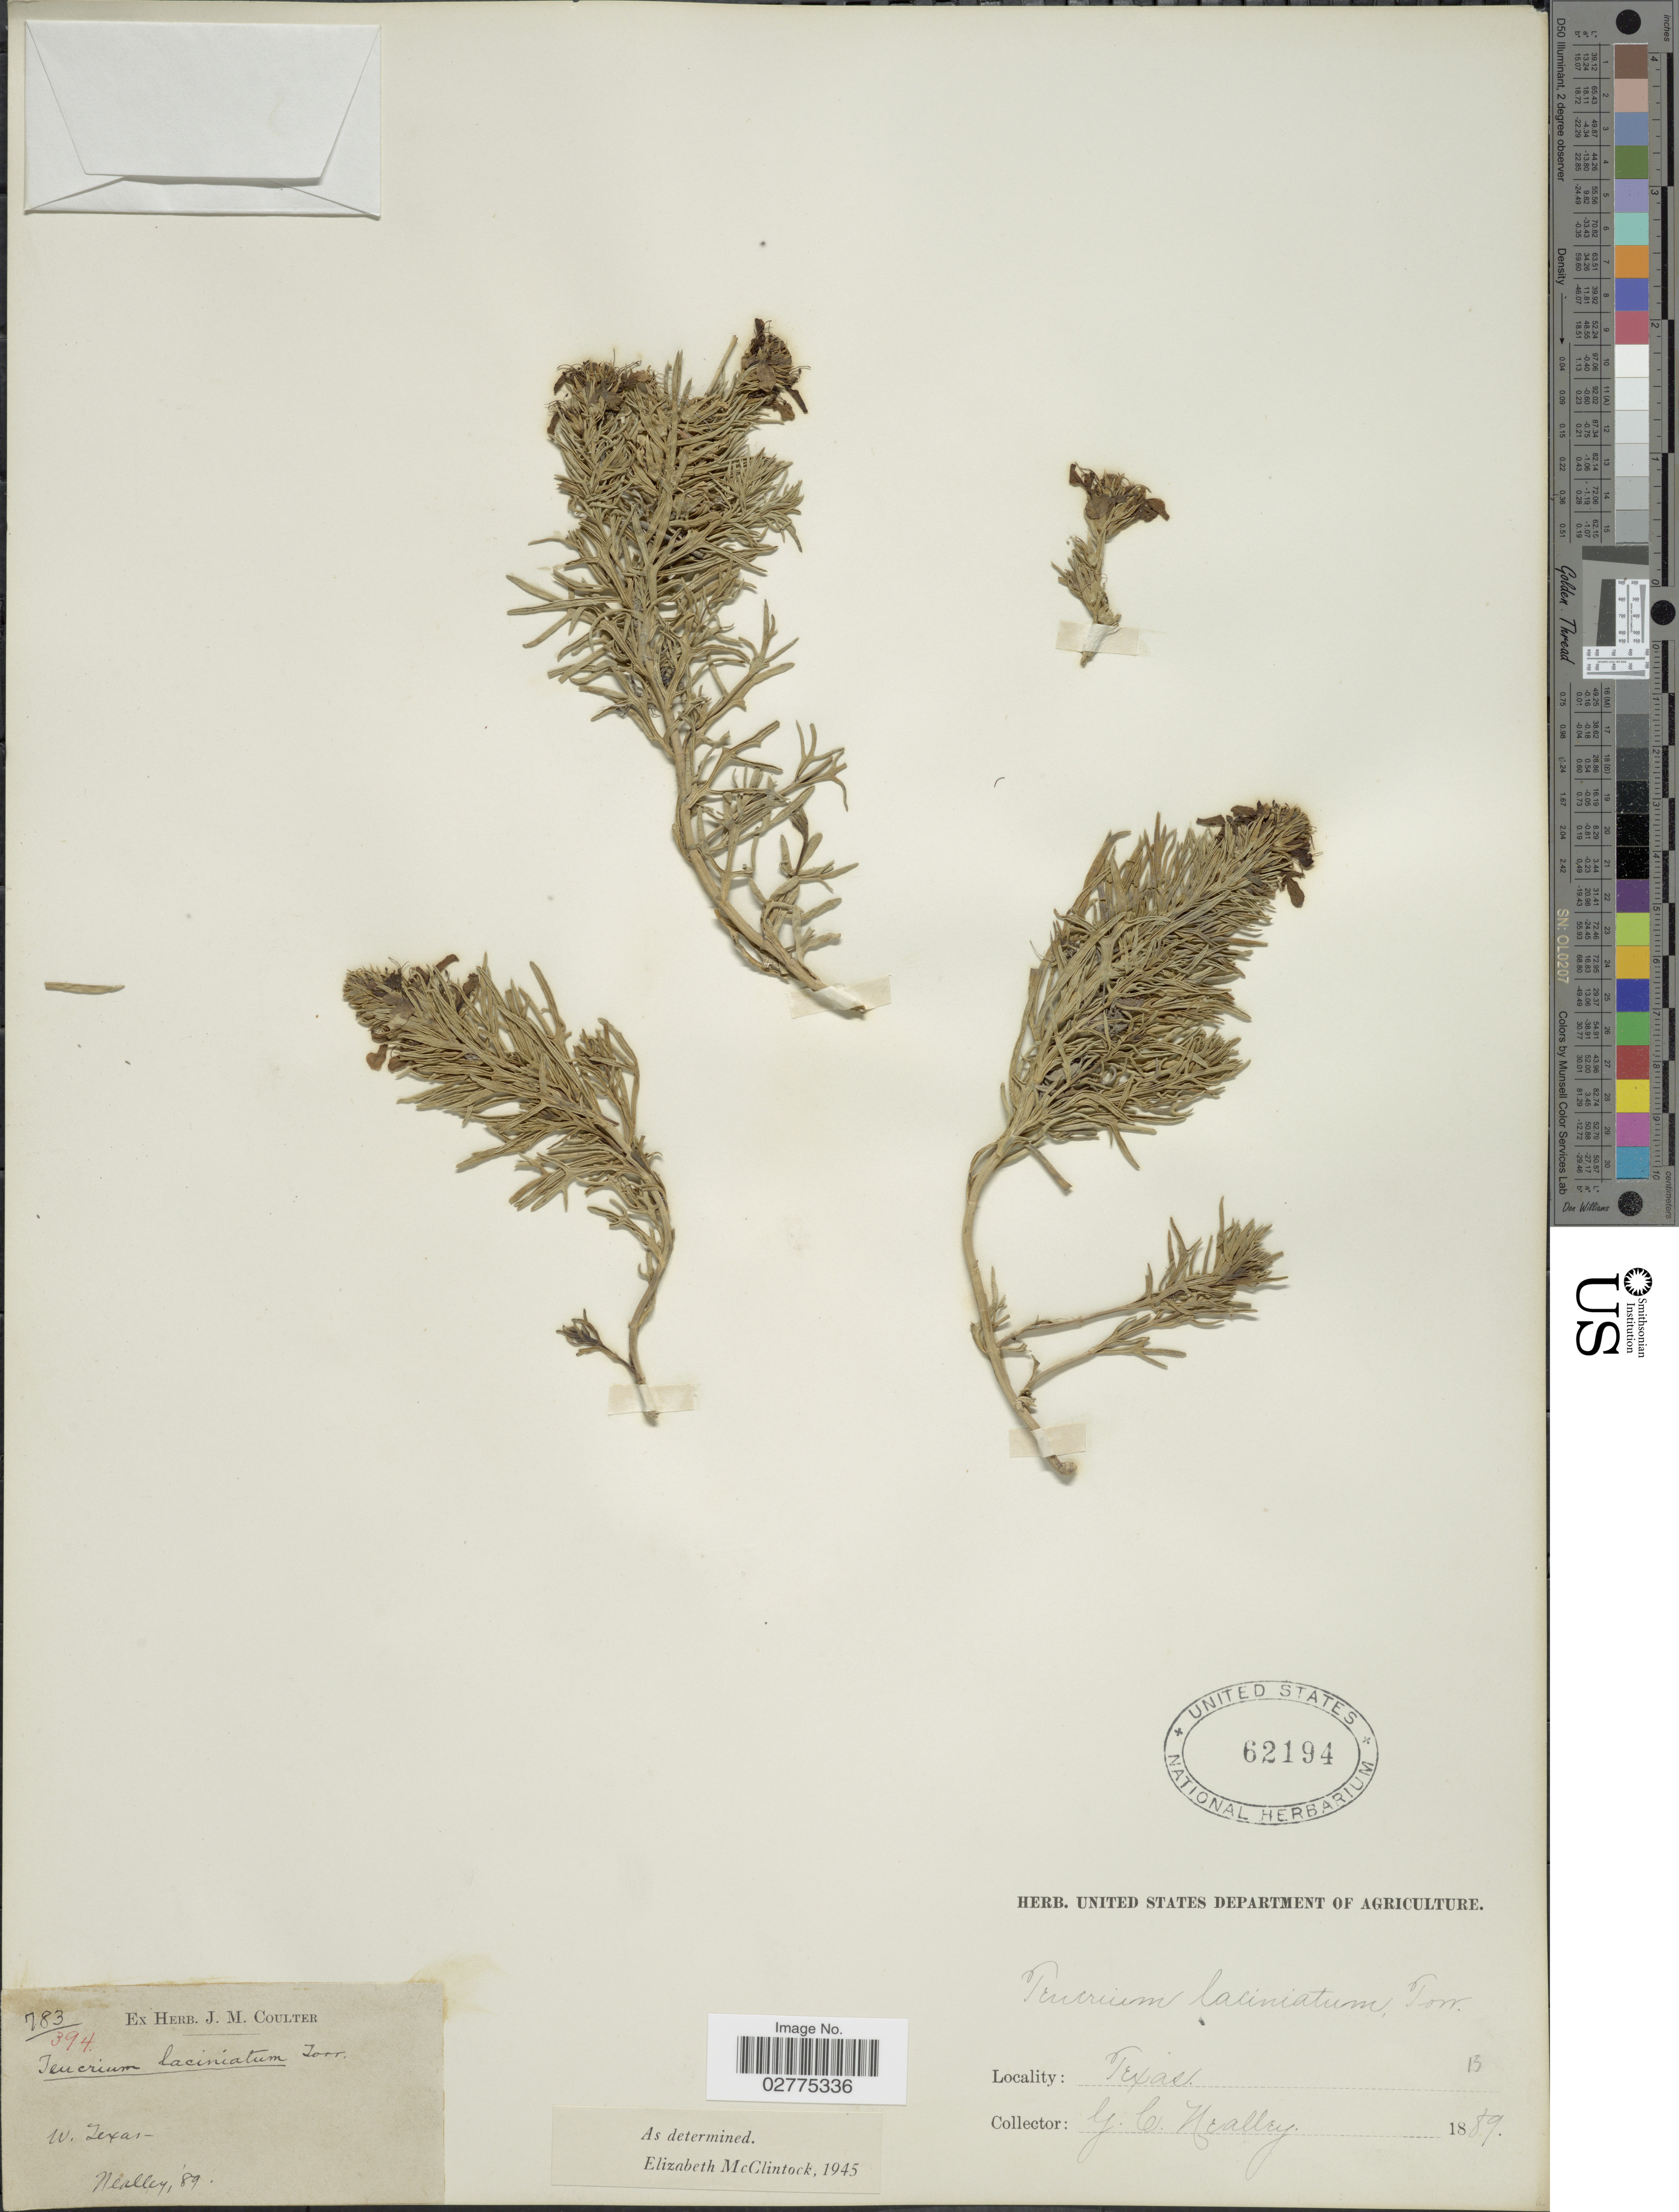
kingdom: Plantae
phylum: Tracheophyta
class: Magnoliopsida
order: Lamiales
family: Lamiaceae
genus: Teucrium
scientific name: Teucrium laciniatum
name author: Torr.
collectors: G. C. Nealley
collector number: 783/394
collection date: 1889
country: United States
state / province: Texas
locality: W. Texas.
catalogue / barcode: US 62194